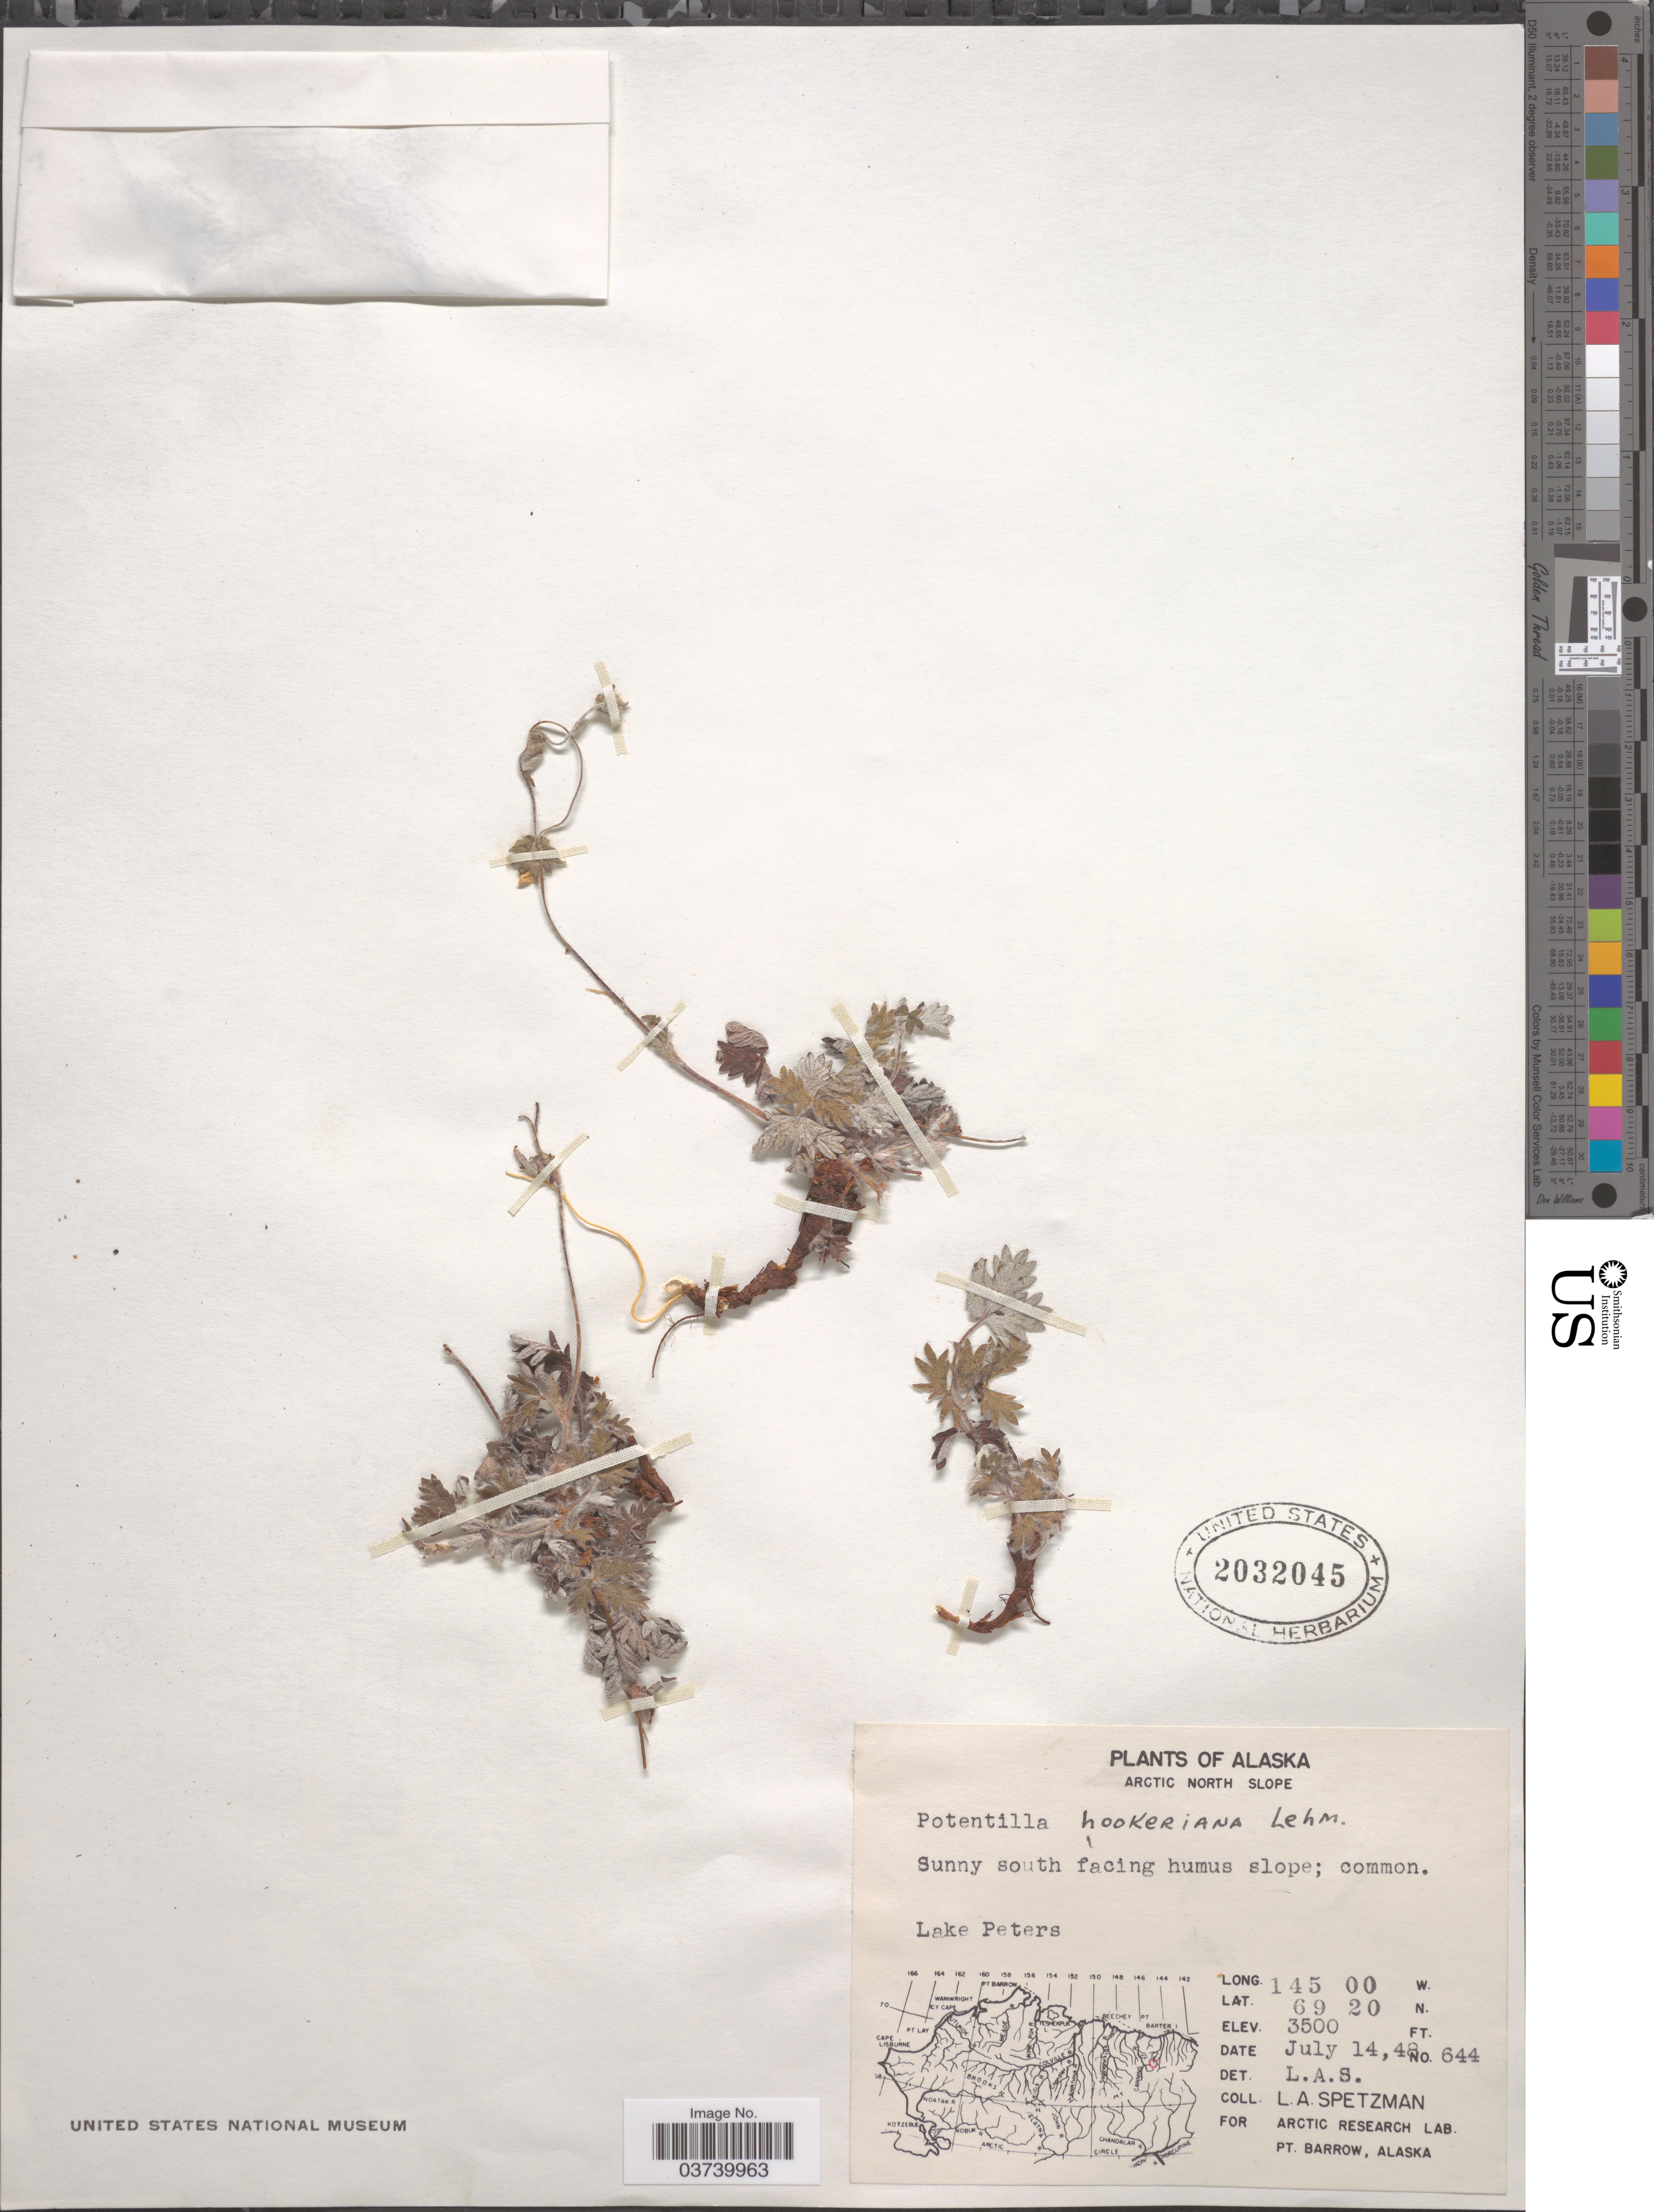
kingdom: Plantae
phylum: Tracheophyta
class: Magnoliopsida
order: Rosales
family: Rosaceae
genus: Potentilla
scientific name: Potentilla hookeriana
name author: F. Lehm.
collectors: L. Spetzman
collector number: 644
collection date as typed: Transcribed d/m/y: 14/7/49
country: United States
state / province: Alaska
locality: Arctic North Slope. Lake Peters.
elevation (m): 1067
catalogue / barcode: US 2032045